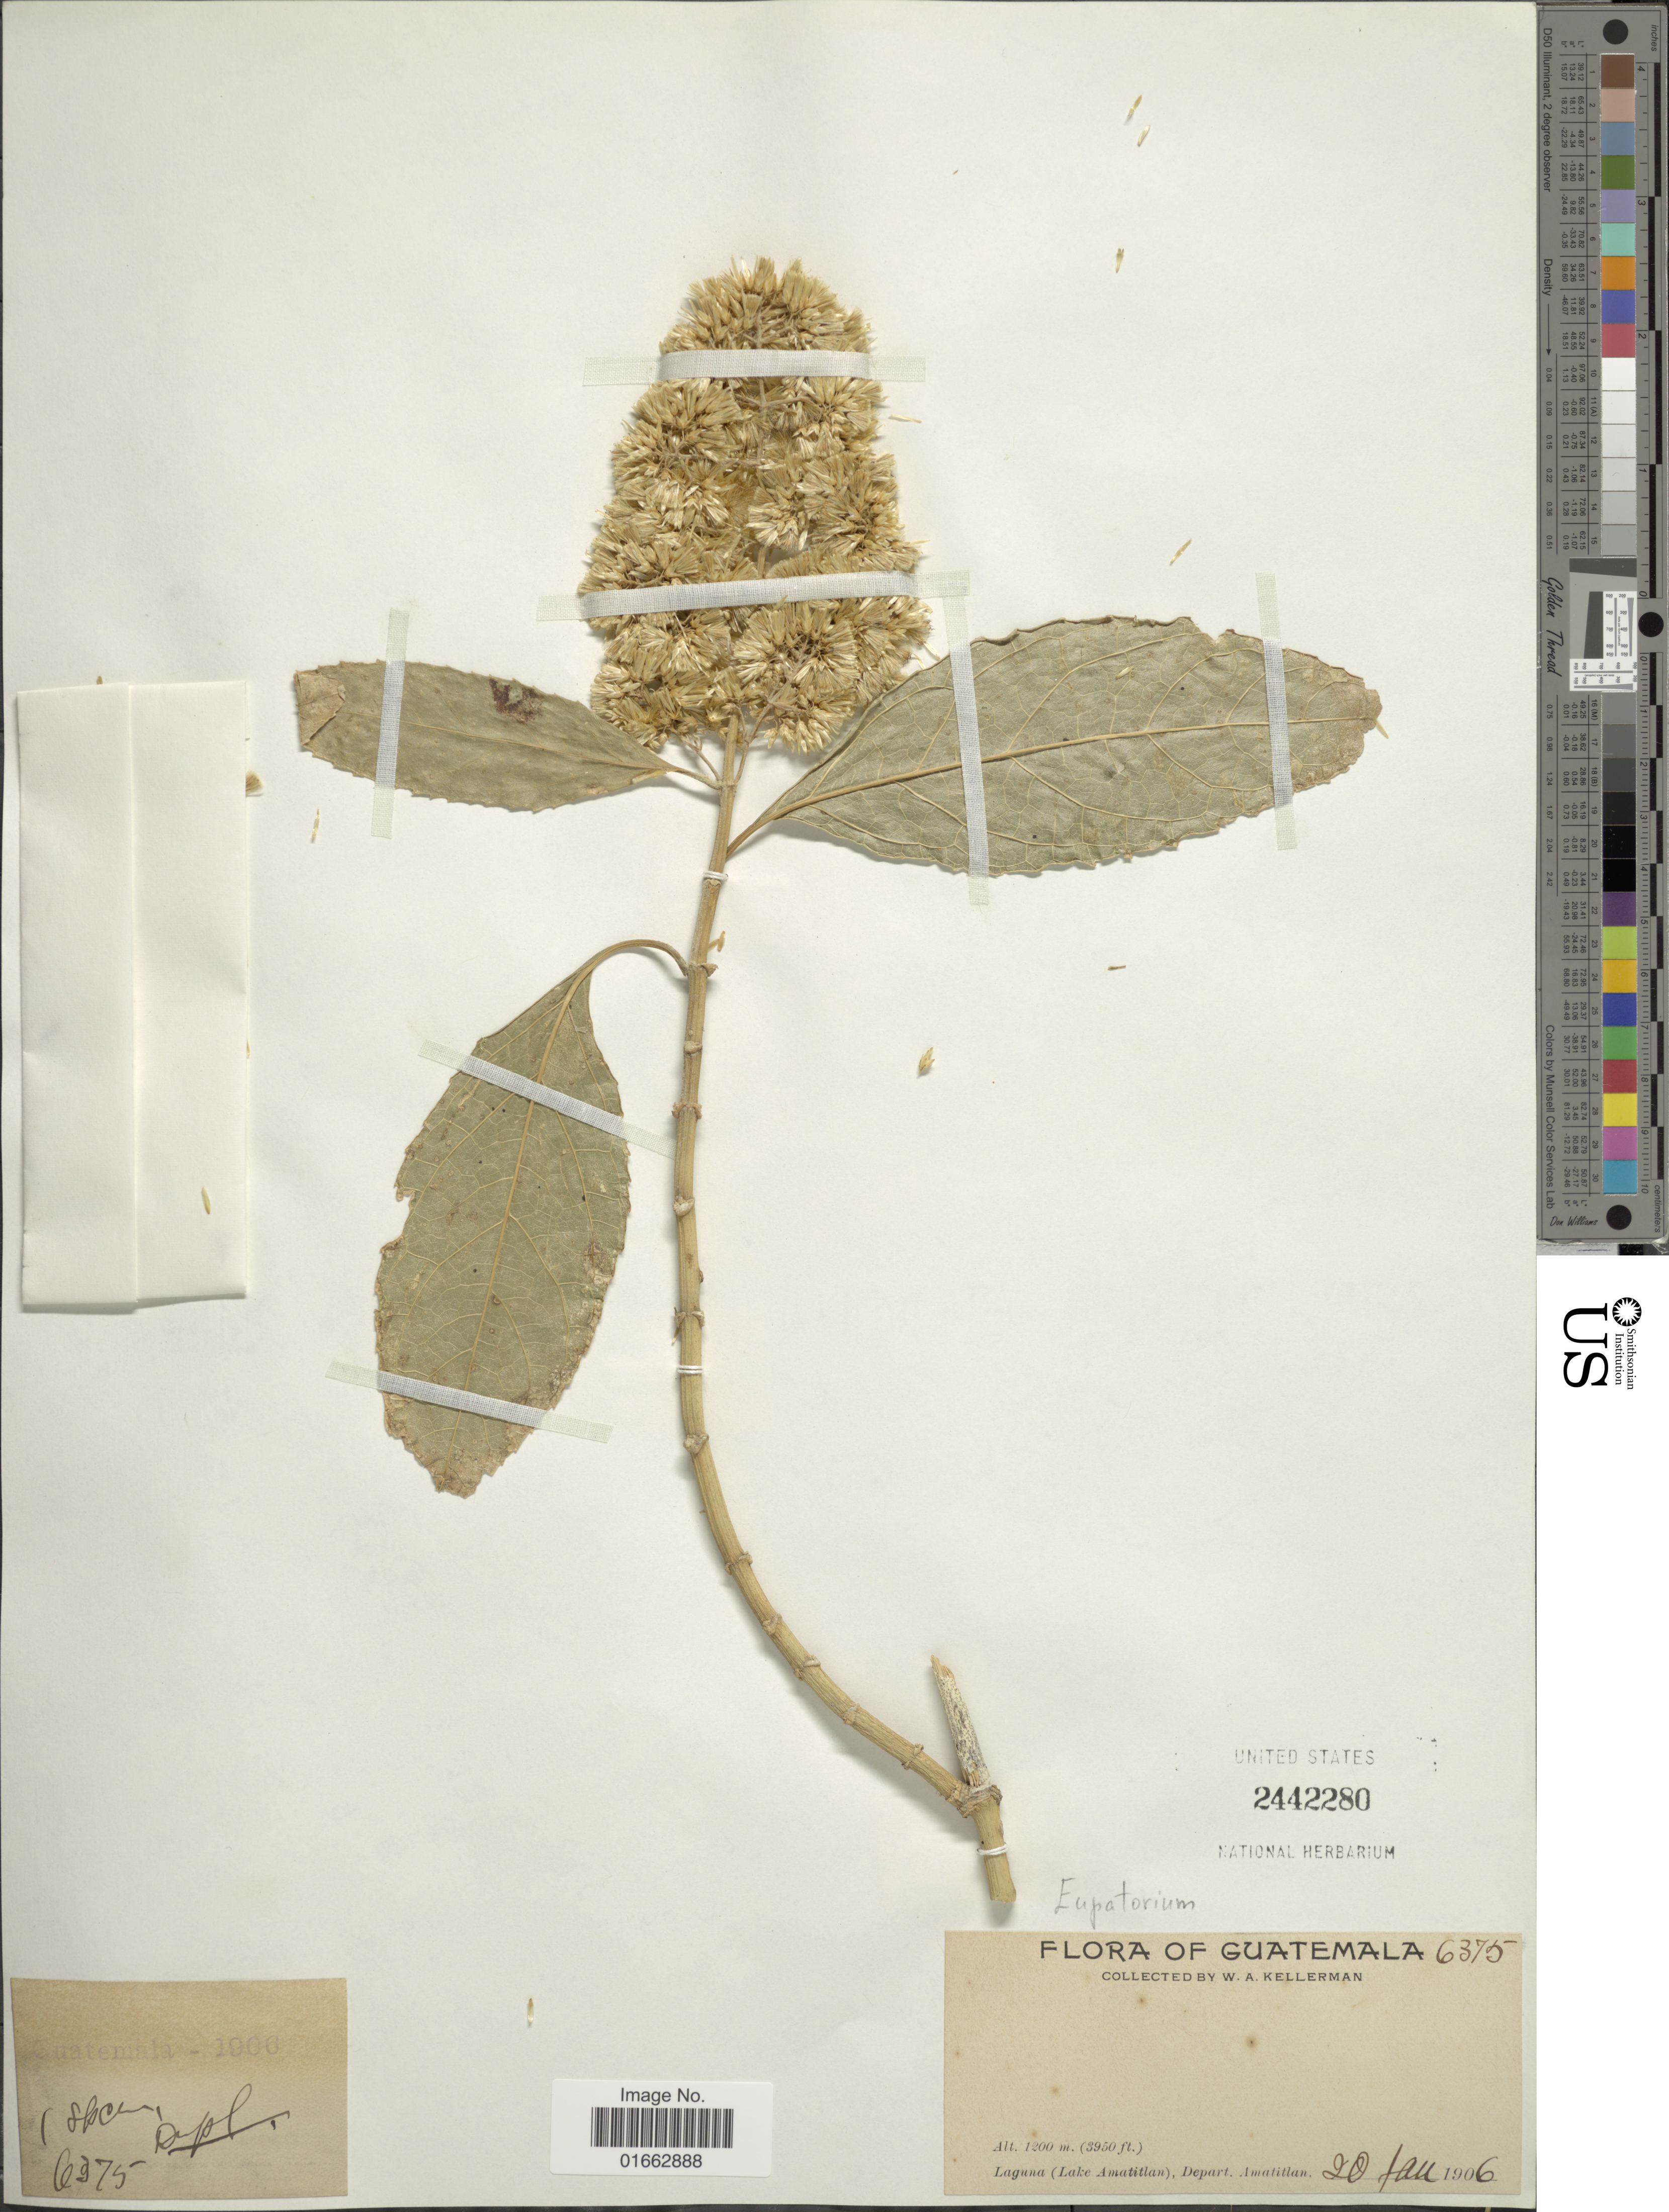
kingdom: Plantae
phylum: Tracheophyta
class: Magnoliopsida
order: Asterales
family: Asteraceae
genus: Critonia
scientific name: Critonia morifolia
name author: (Mill.) R.M. King & H. Rob.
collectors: W. Kellerman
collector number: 6375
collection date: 1906-01-20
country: Guatemala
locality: Laguna (Lake Amatitlan), Depart. Amatitlan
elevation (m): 1200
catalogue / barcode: US 2442280